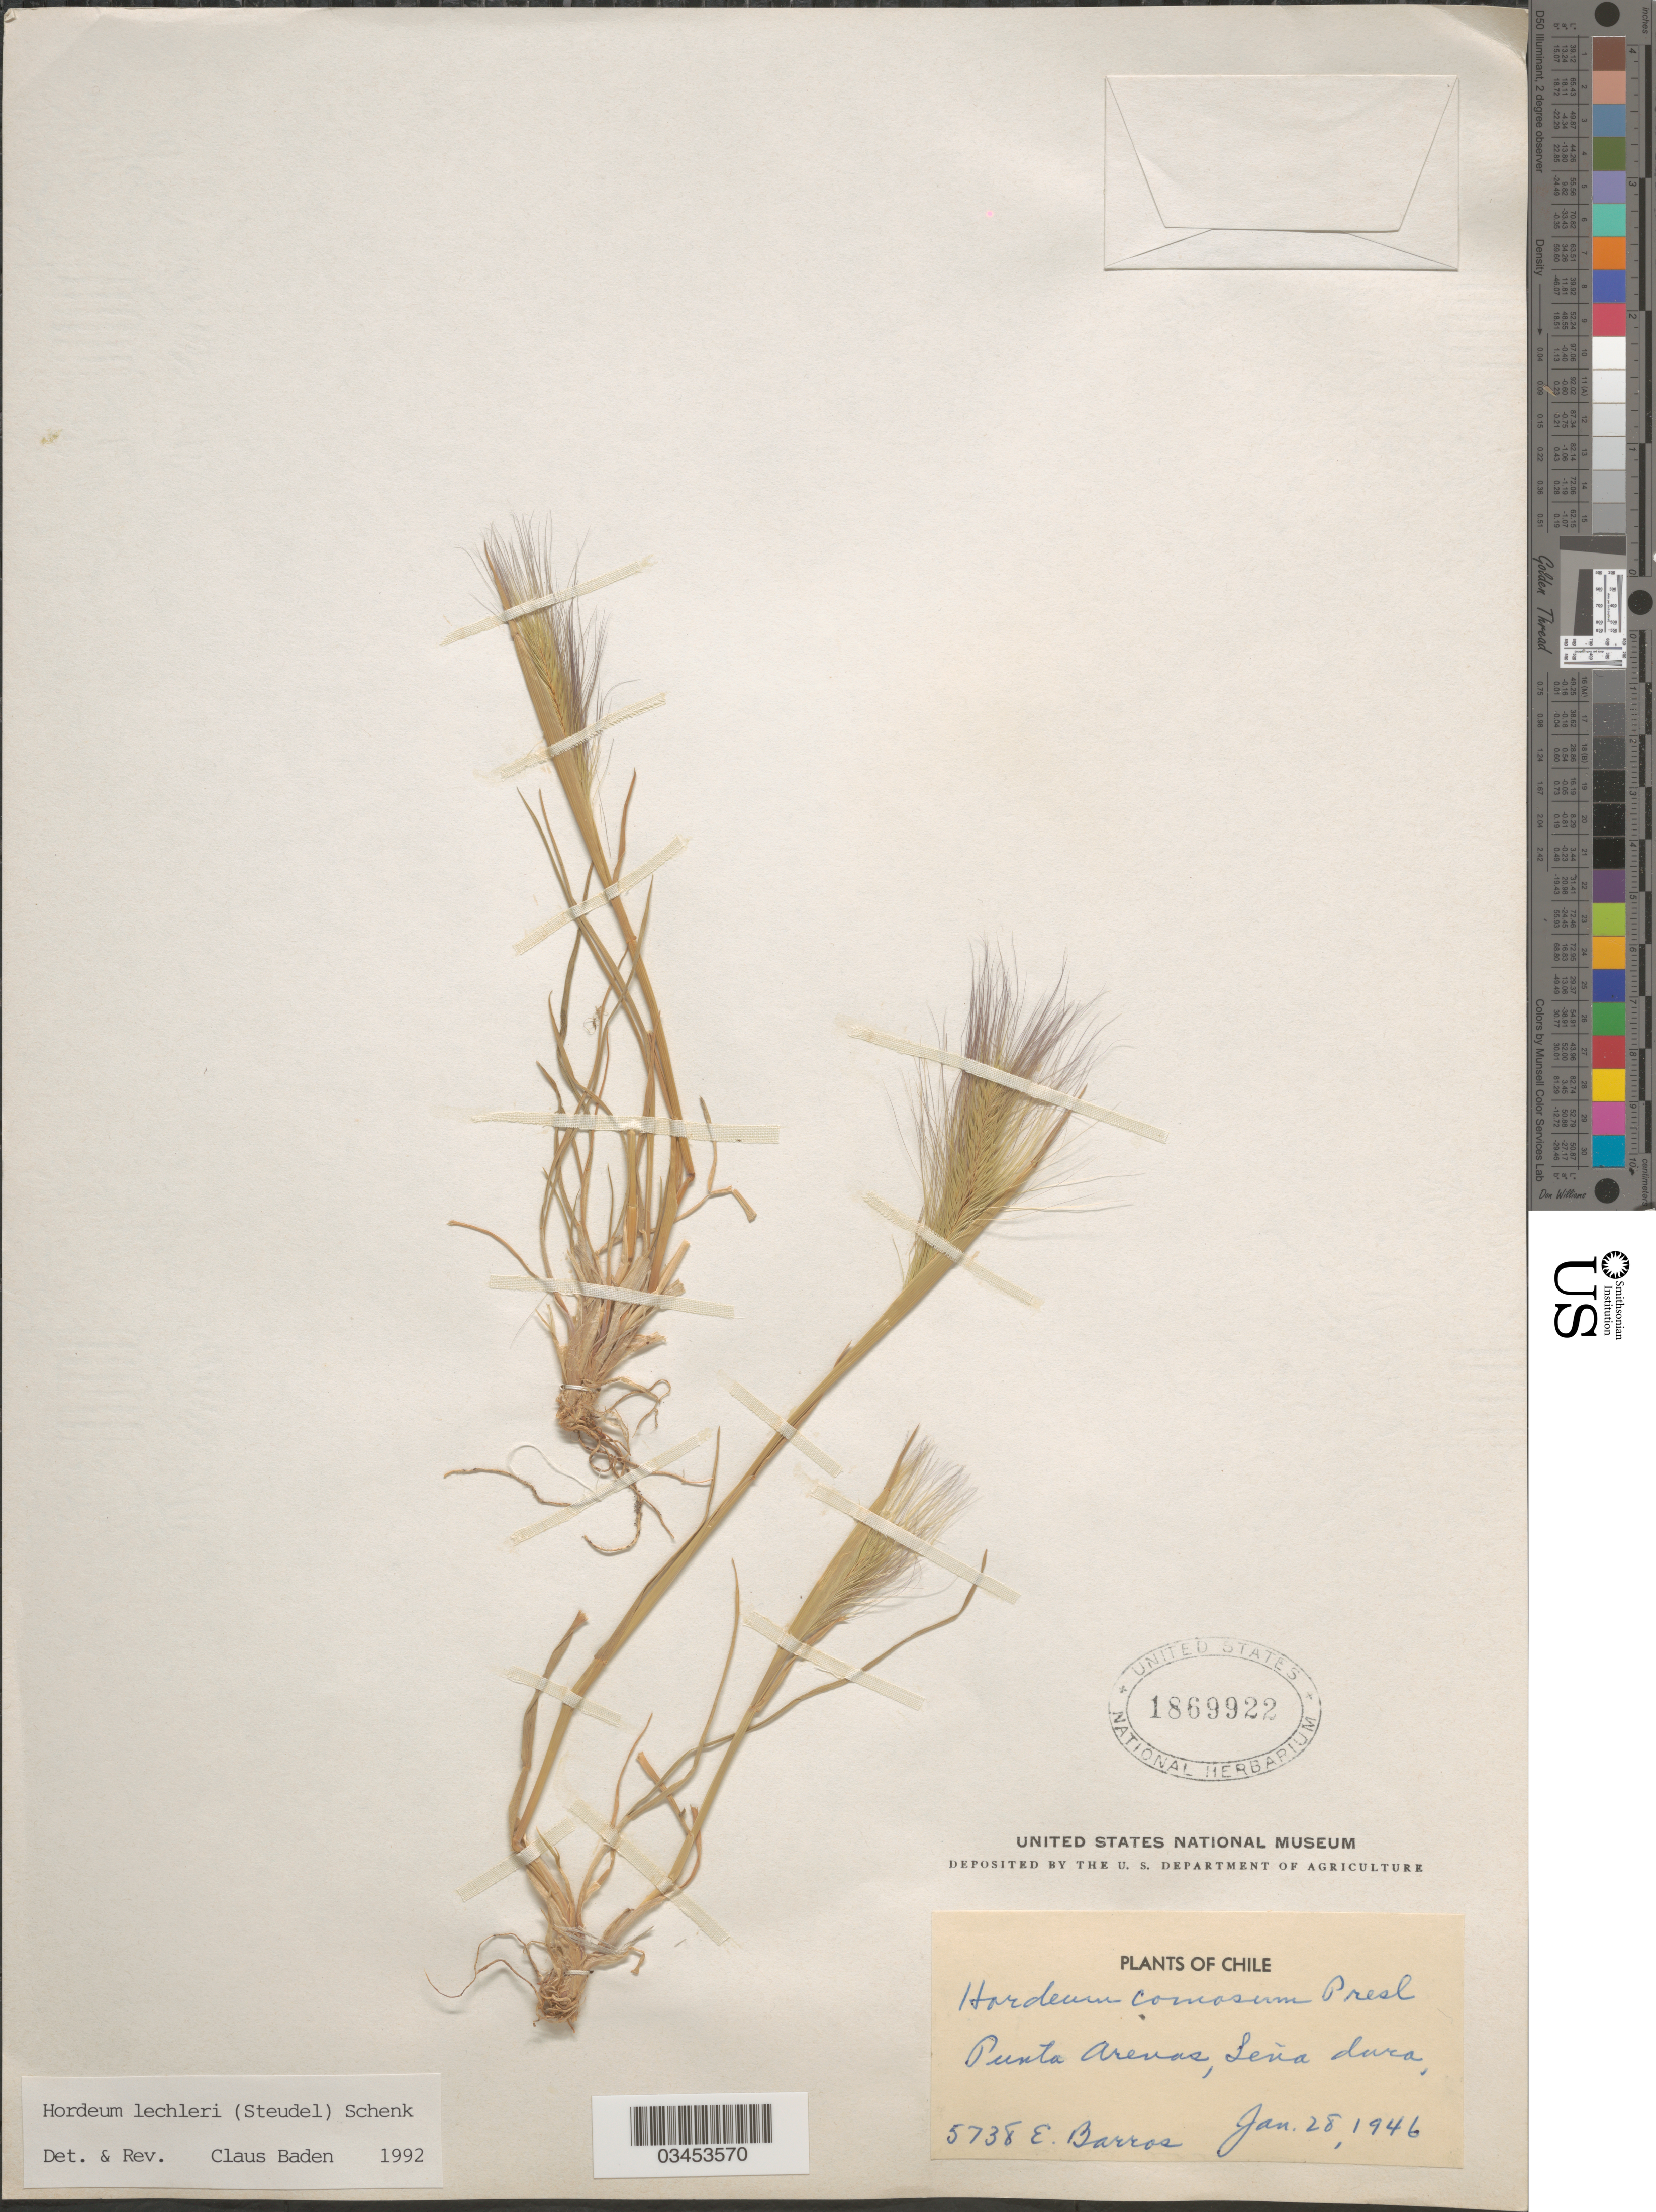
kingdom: Plantae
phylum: Tracheophyta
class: Liliopsida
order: Poales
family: Poaceae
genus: Hordeum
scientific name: Hordeum lechleri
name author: (Steud.) Schenck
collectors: E. Barros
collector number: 5738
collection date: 1946-01-28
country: Chile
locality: Punta Arenas, Seña dura.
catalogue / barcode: US 1869922